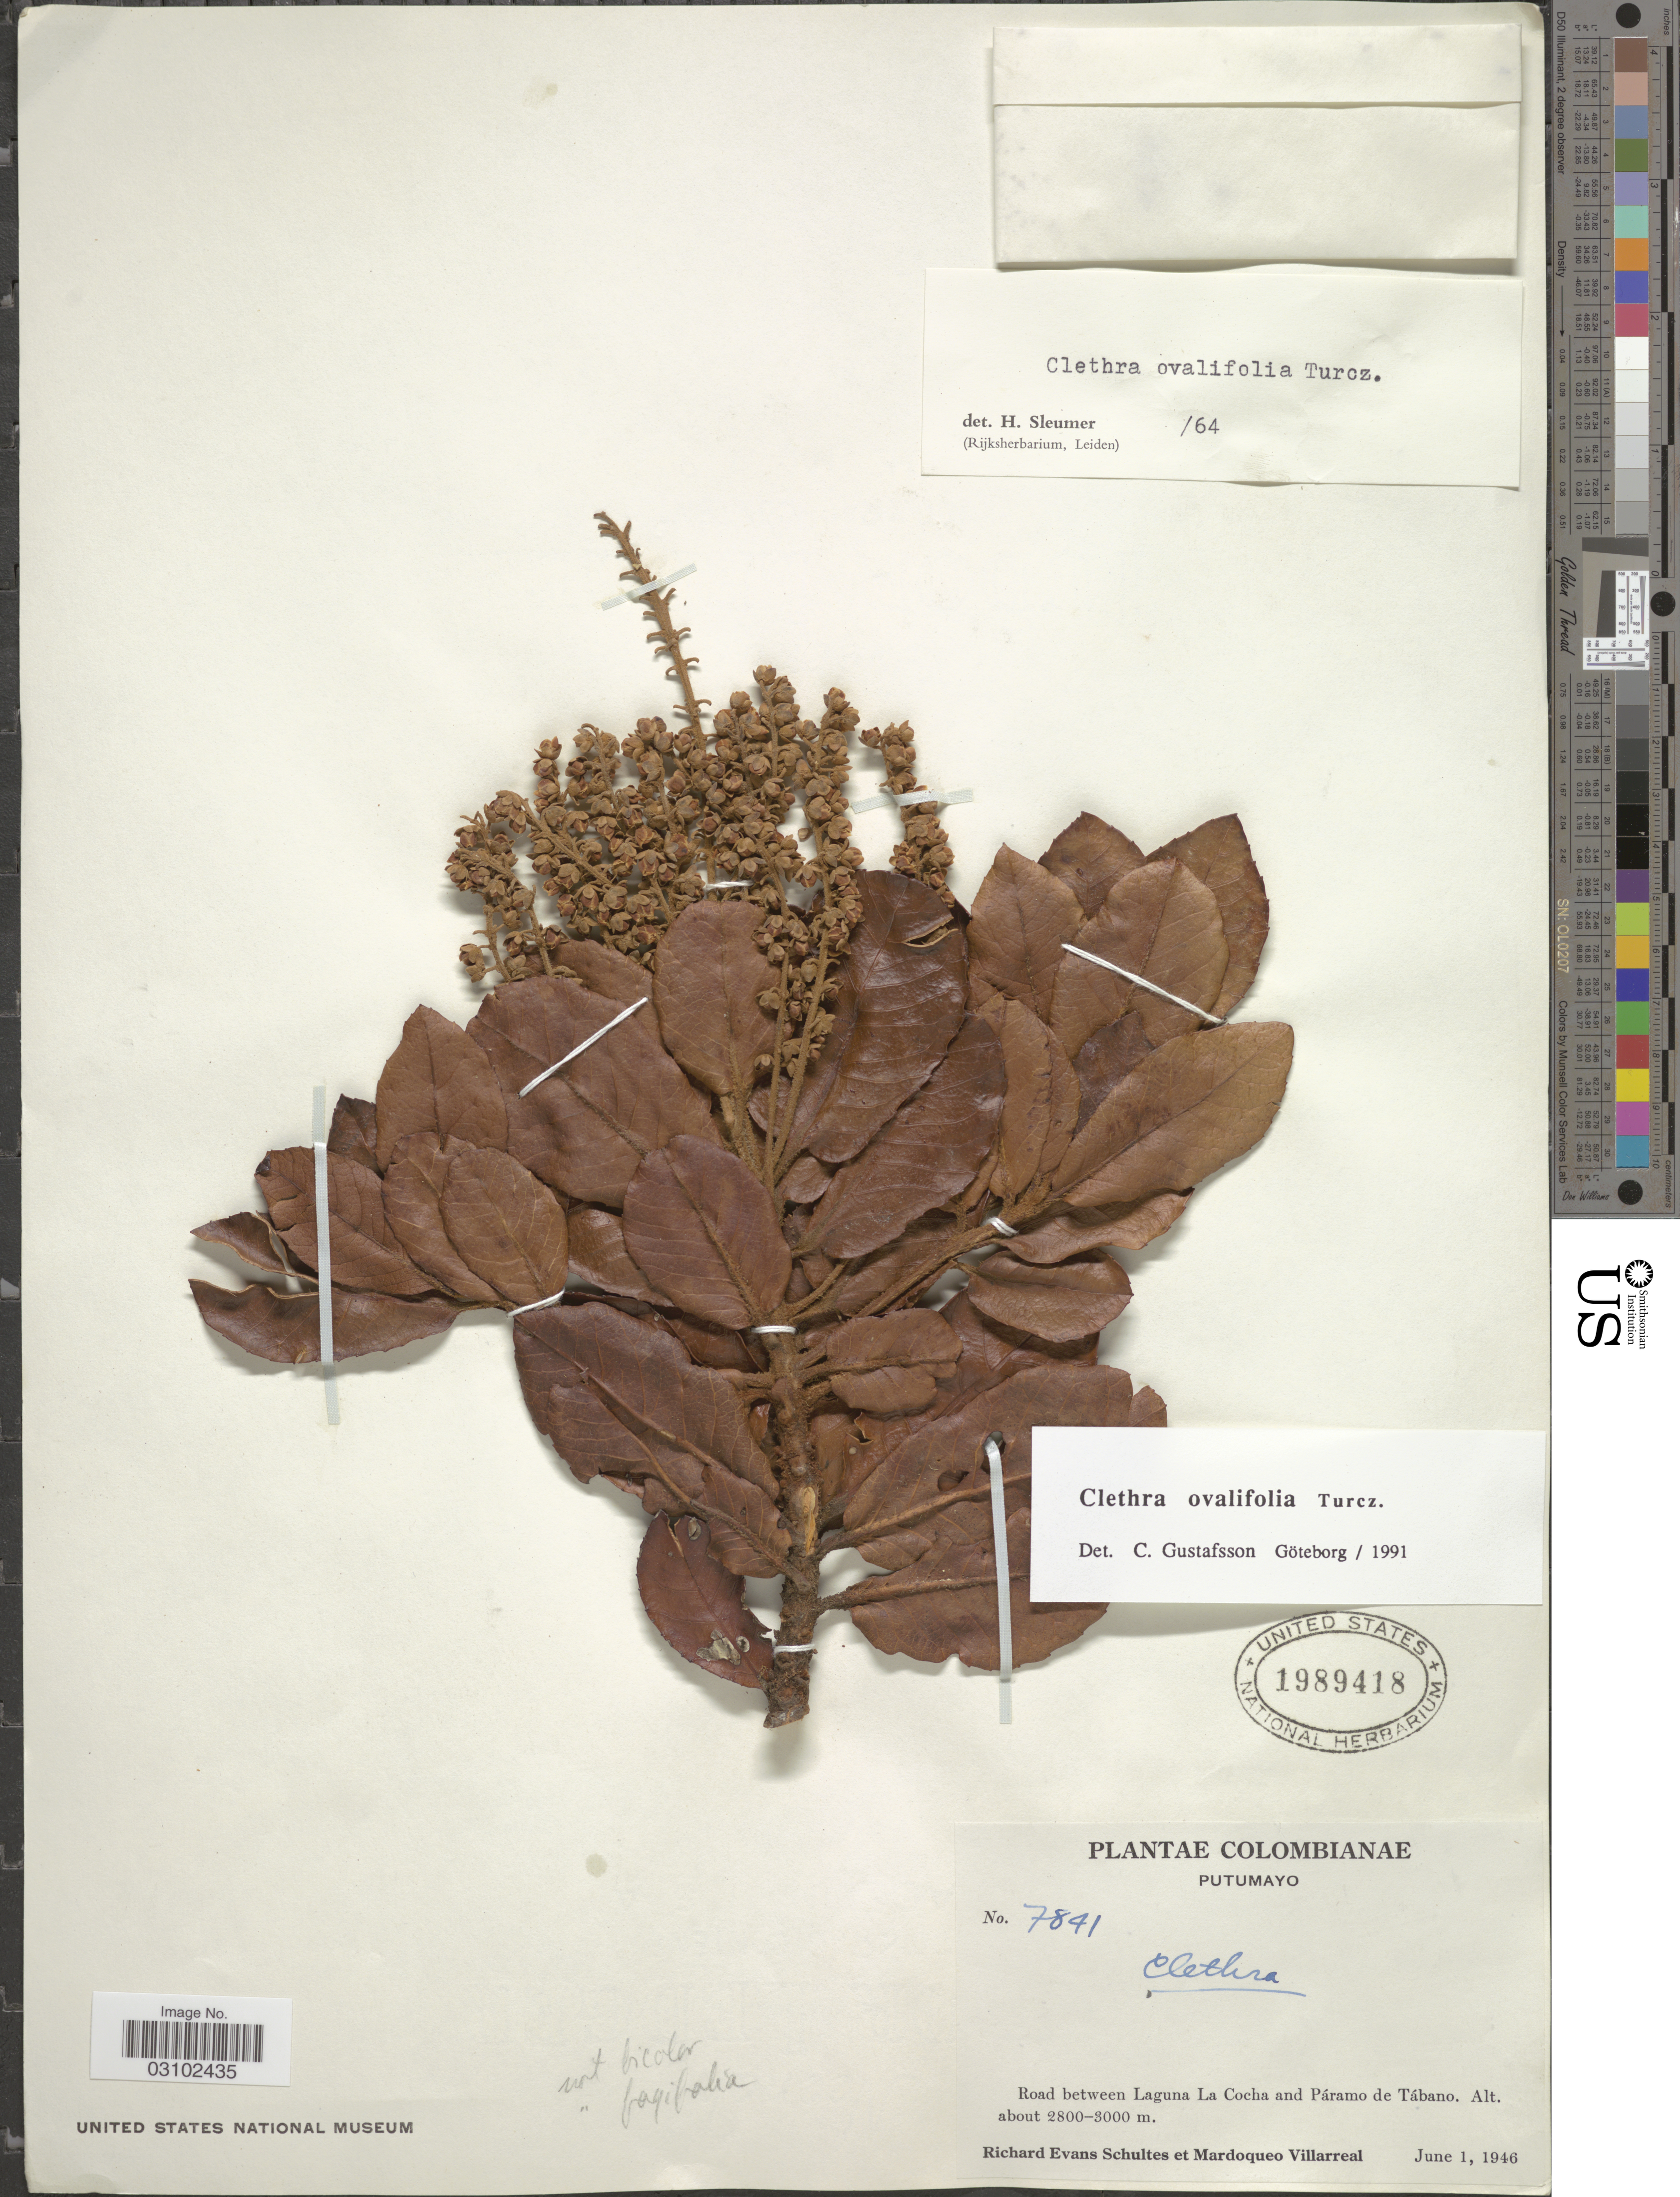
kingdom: Plantae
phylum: Tracheophyta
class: Magnoliopsida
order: Ericales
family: Clethraceae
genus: Clethra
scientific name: Clethra ovalifolia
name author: Turcz.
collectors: R. E. Schultes & M. Villarreal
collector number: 7841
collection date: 1946-06-01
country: Colombia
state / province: Putumayo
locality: Road between Laguna La Cocha and Páramo de Tábano.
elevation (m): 2800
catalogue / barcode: US 1989418